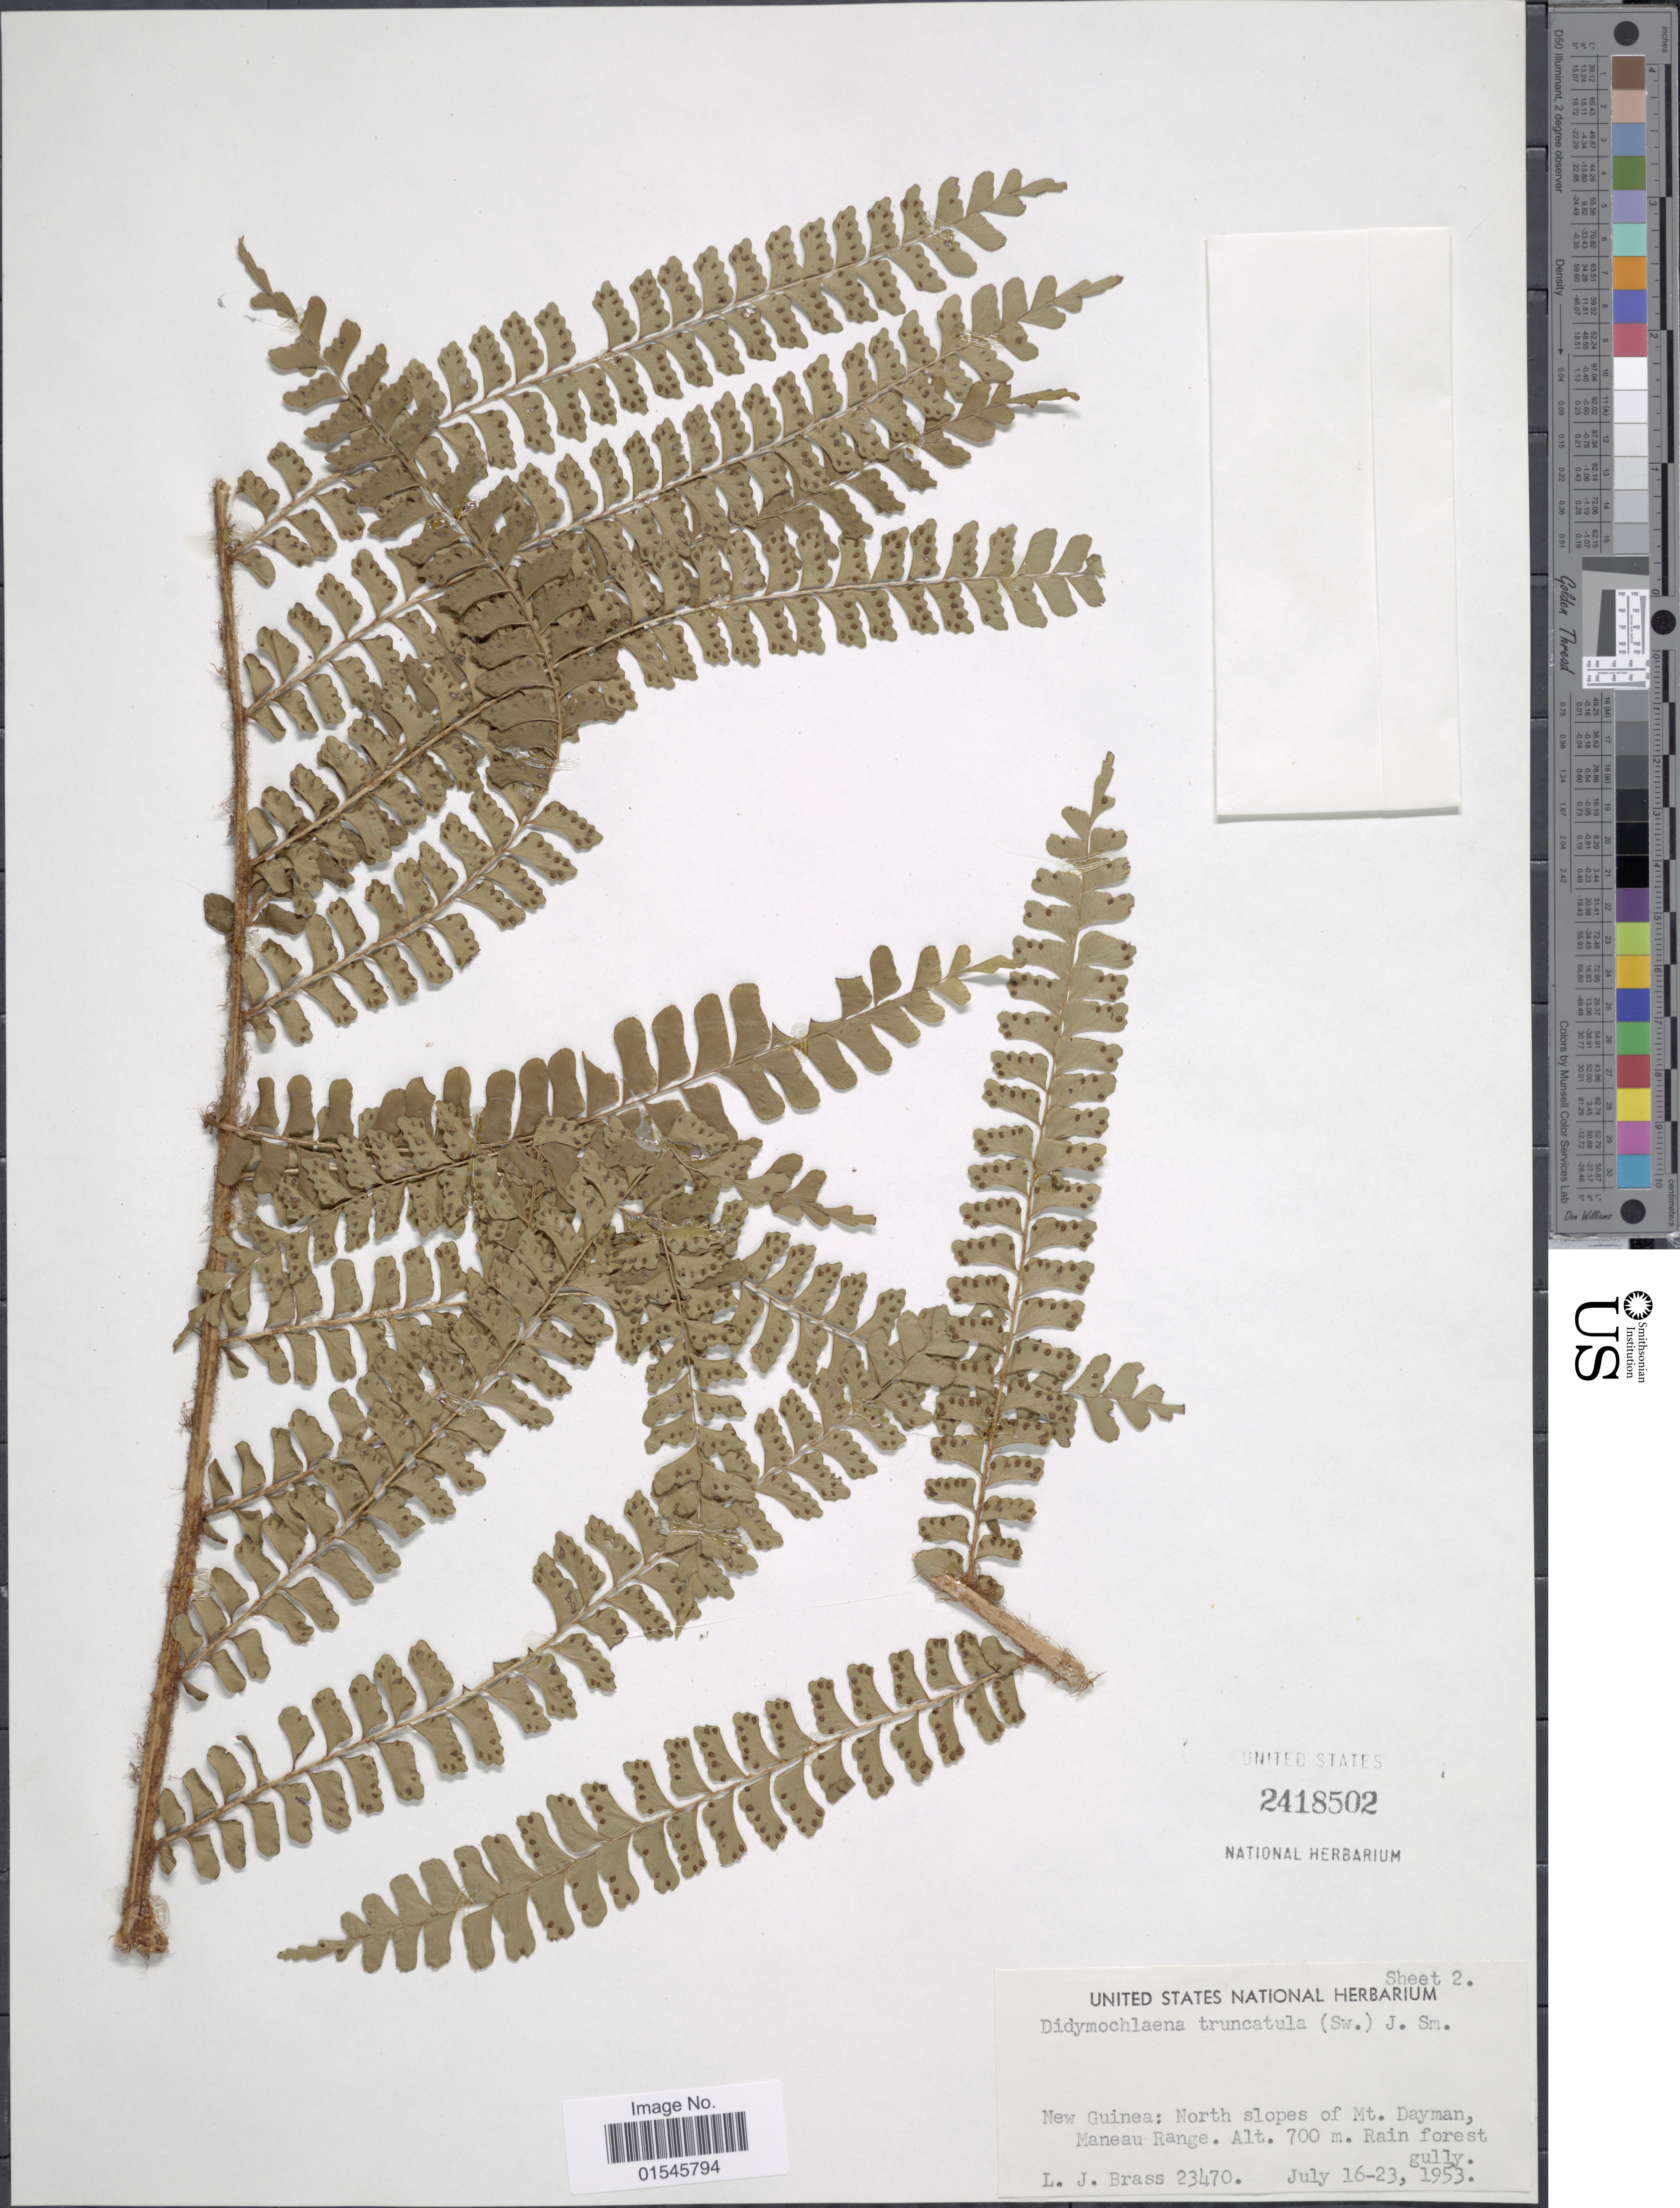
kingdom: Plantae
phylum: Tracheophyta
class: Polypodiopsida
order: Polypodiales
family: Didymochlaenaceae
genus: Didymochlaena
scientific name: Didymochlaena truncatula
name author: (Sw.) J. Sm.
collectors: L. J. Brass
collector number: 23470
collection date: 1953-07-16/1953-07-23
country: Papua New Guinea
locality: New Guinea: North slopes of Mt Dayman, Maneau Range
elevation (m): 700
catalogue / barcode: US 2418502